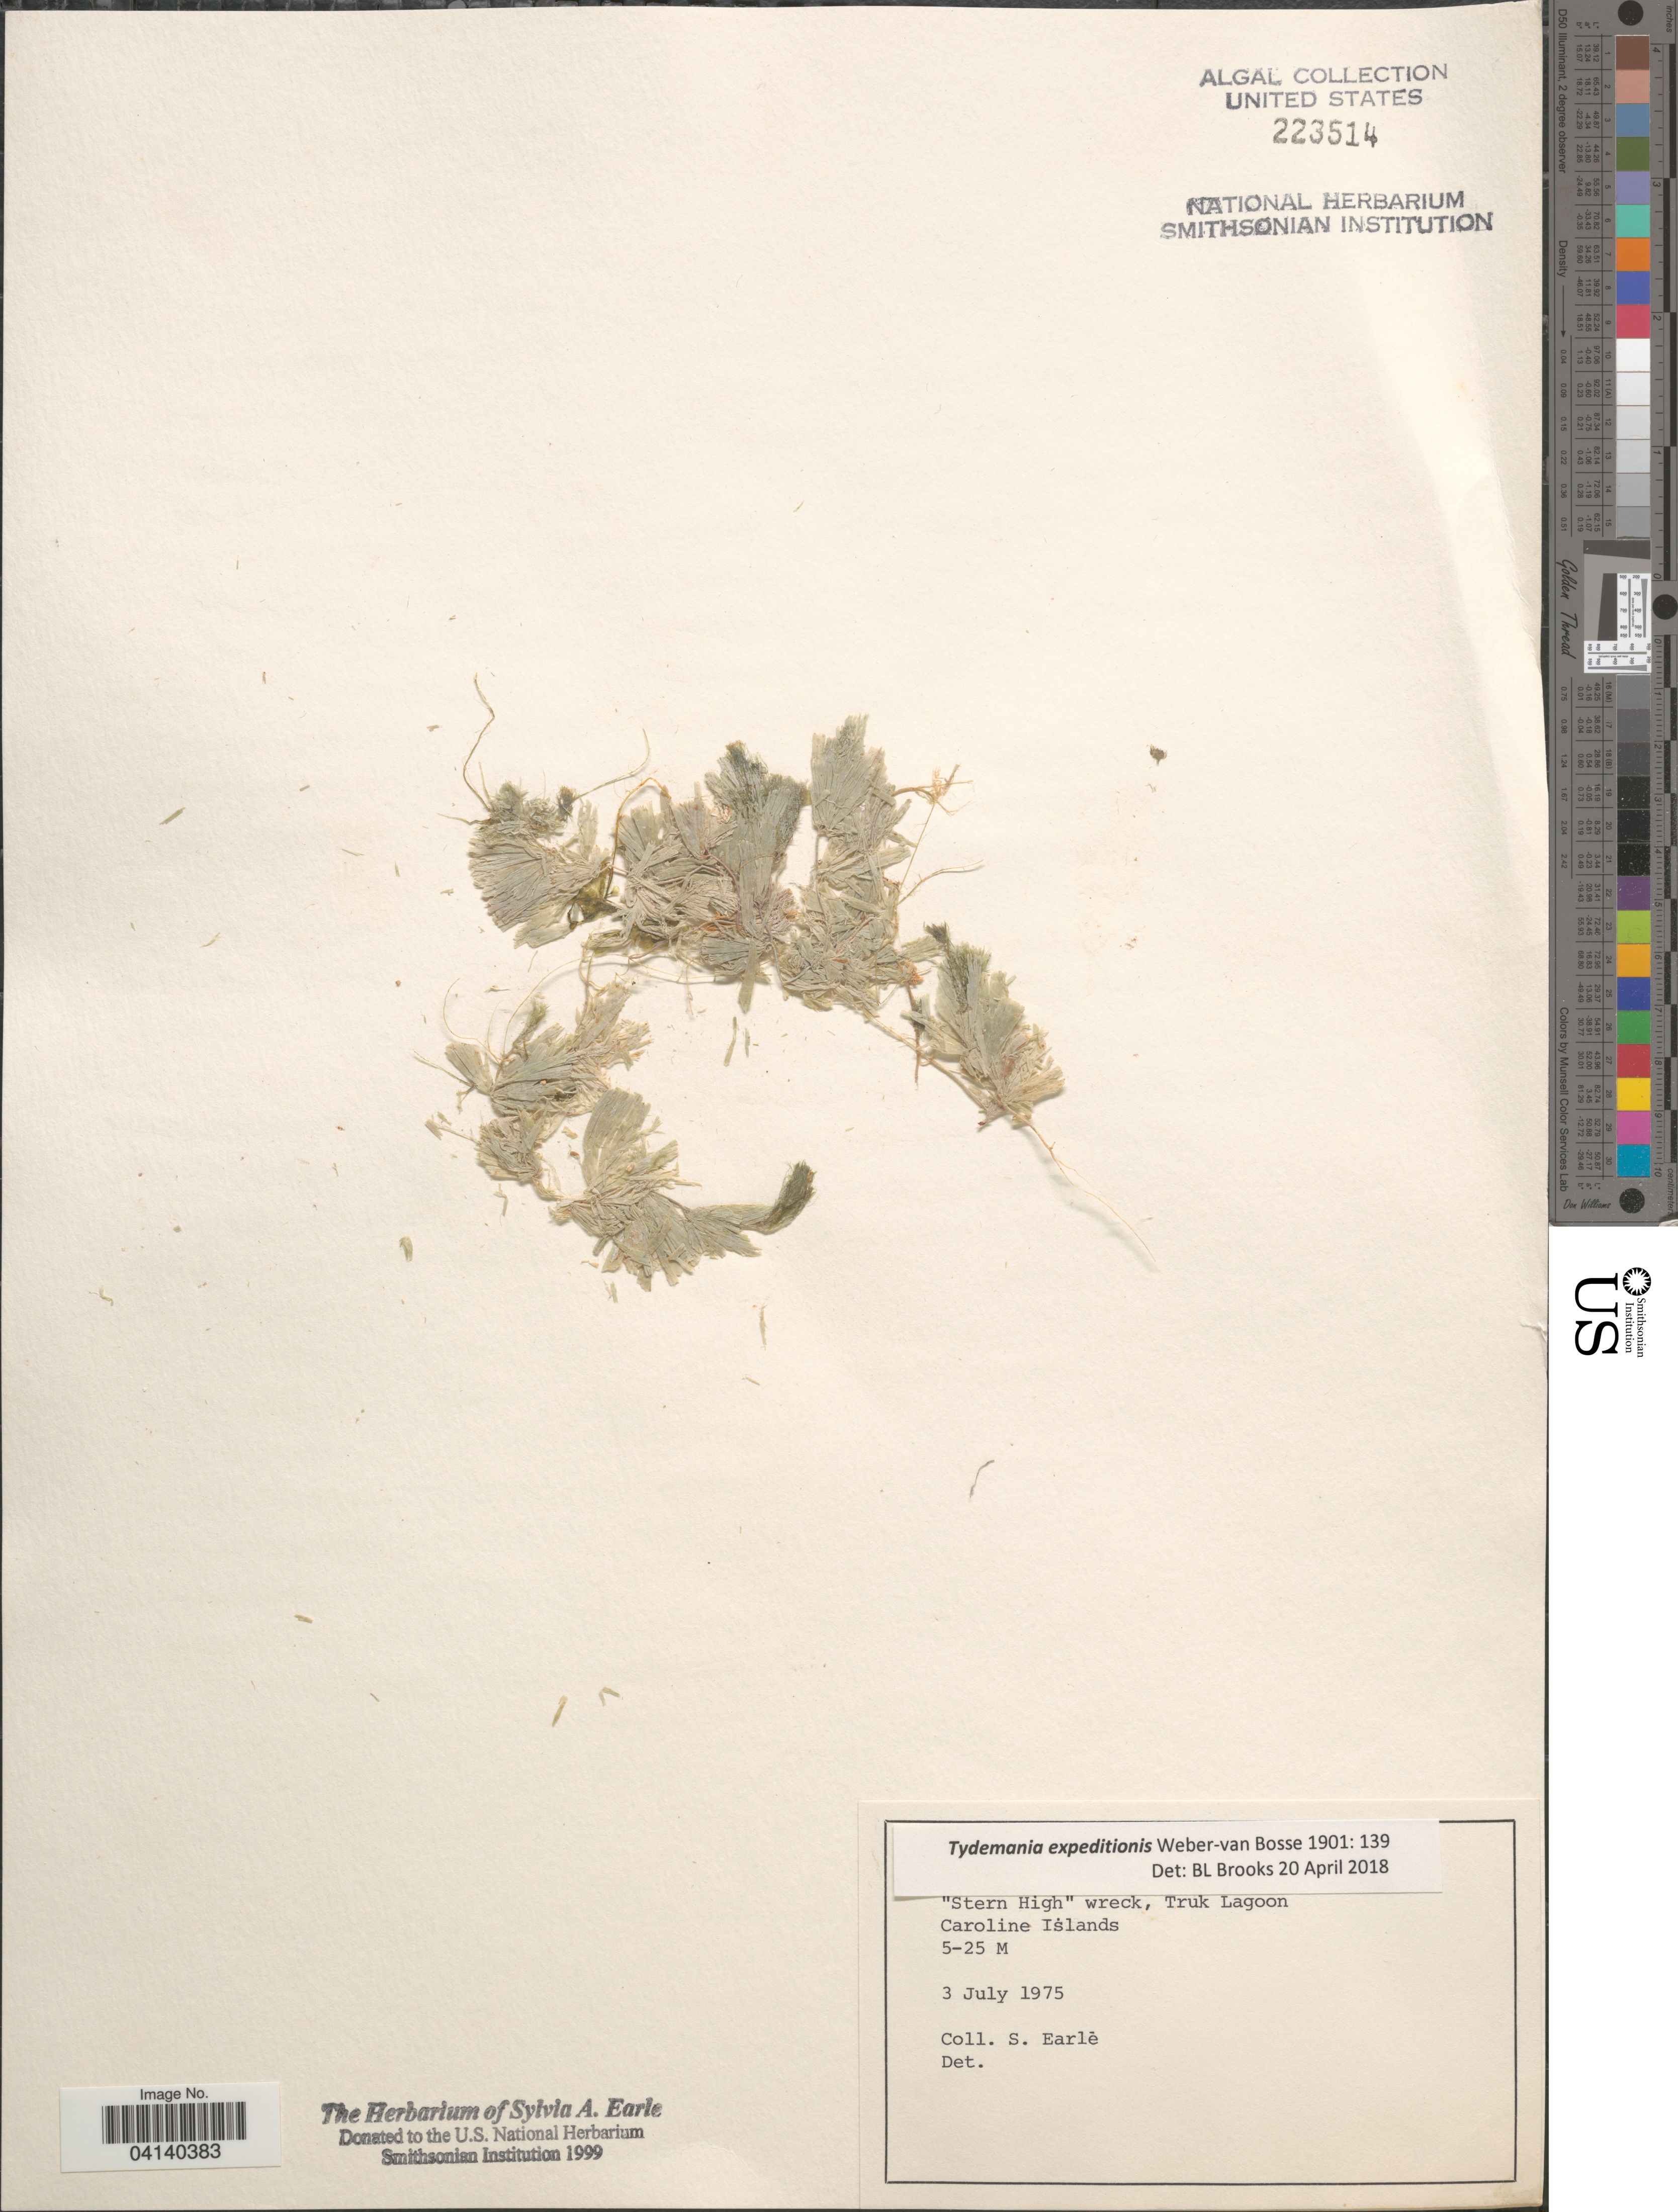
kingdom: Plantae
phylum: Chlorophyta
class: Ulvophyceae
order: Bryopsidales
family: Udoteaceae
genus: Tydemania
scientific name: Tydemania expeditionis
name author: Weber Bosse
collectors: S. A. Earle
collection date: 1975-07-03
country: Micronesia, Federated States of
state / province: Truk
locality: Stern High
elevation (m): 5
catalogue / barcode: US 223514